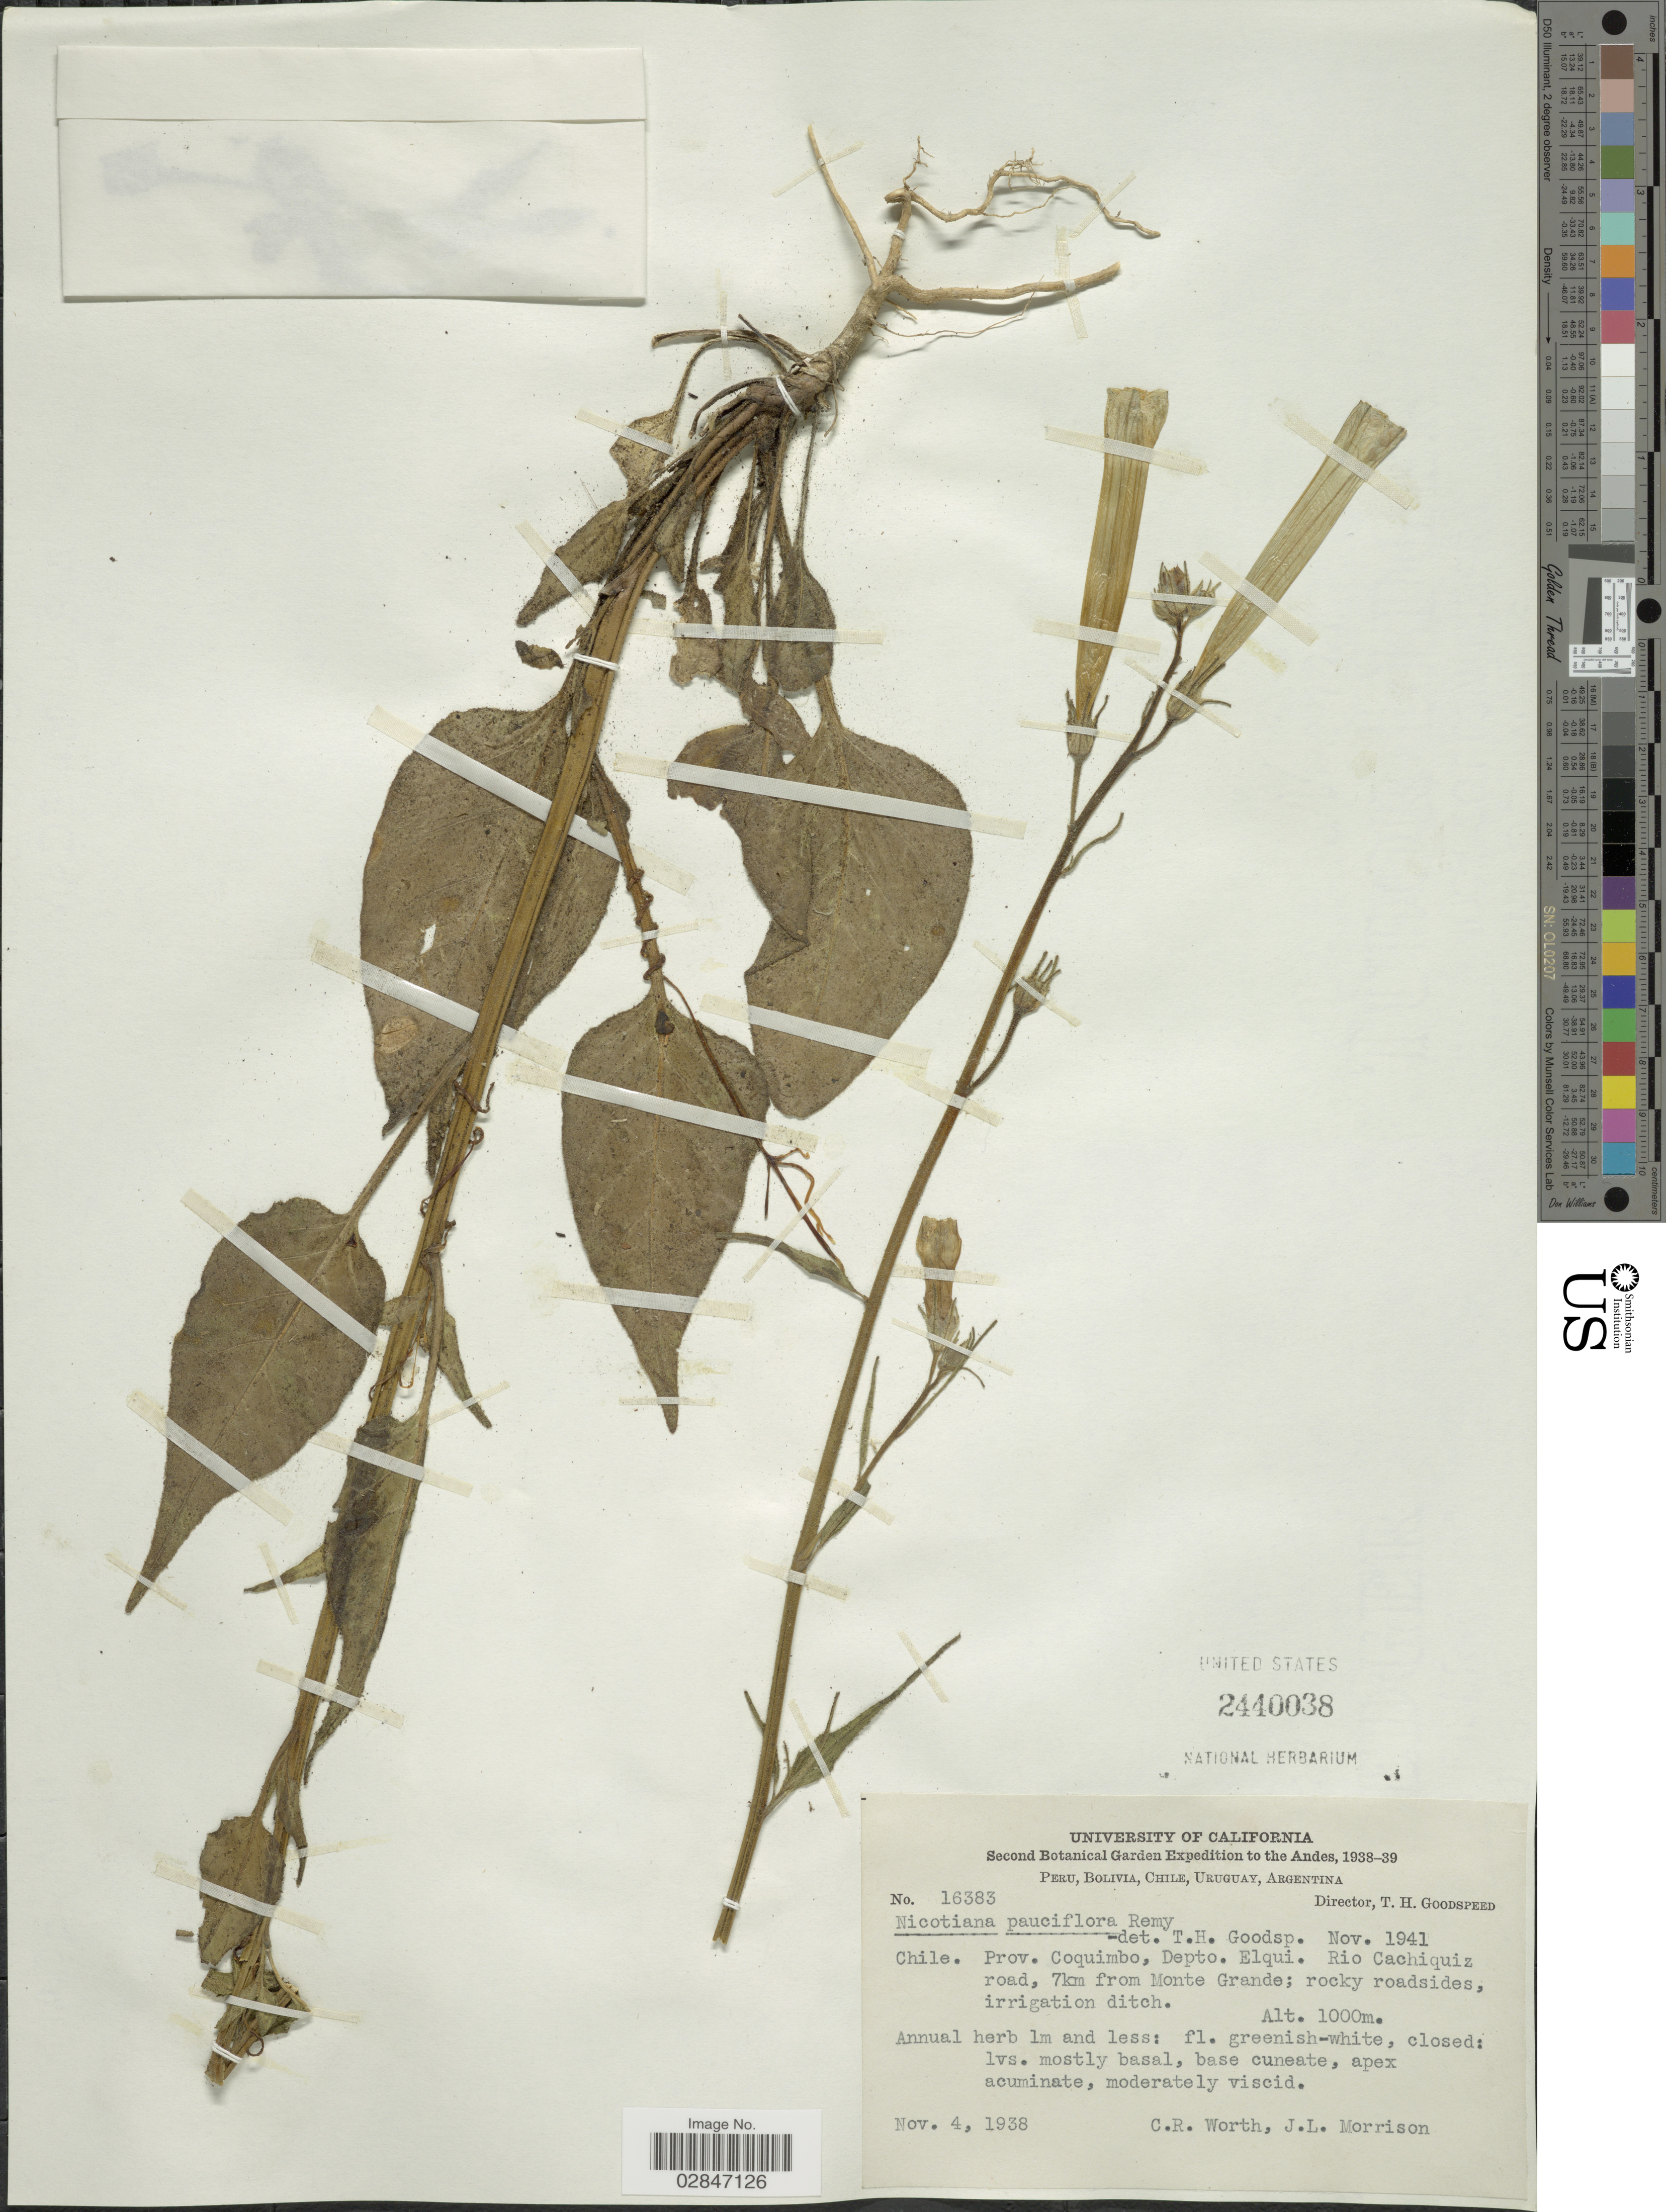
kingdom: Plantae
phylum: Tracheophyta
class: Magnoliopsida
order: Solanales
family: Solanaceae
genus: Nicotiana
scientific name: Nicotiana pauciflora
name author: J. Rémy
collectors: C. R. Worth & J. Morrison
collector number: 16383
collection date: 1938-11-04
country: Chile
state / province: Coquimbo (IV)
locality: Prov. Coquimbo, Depto. Elqui, Rio Cachiquiz road, 7km from Monte Grande, The Andes.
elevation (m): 1000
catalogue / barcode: US 2440038